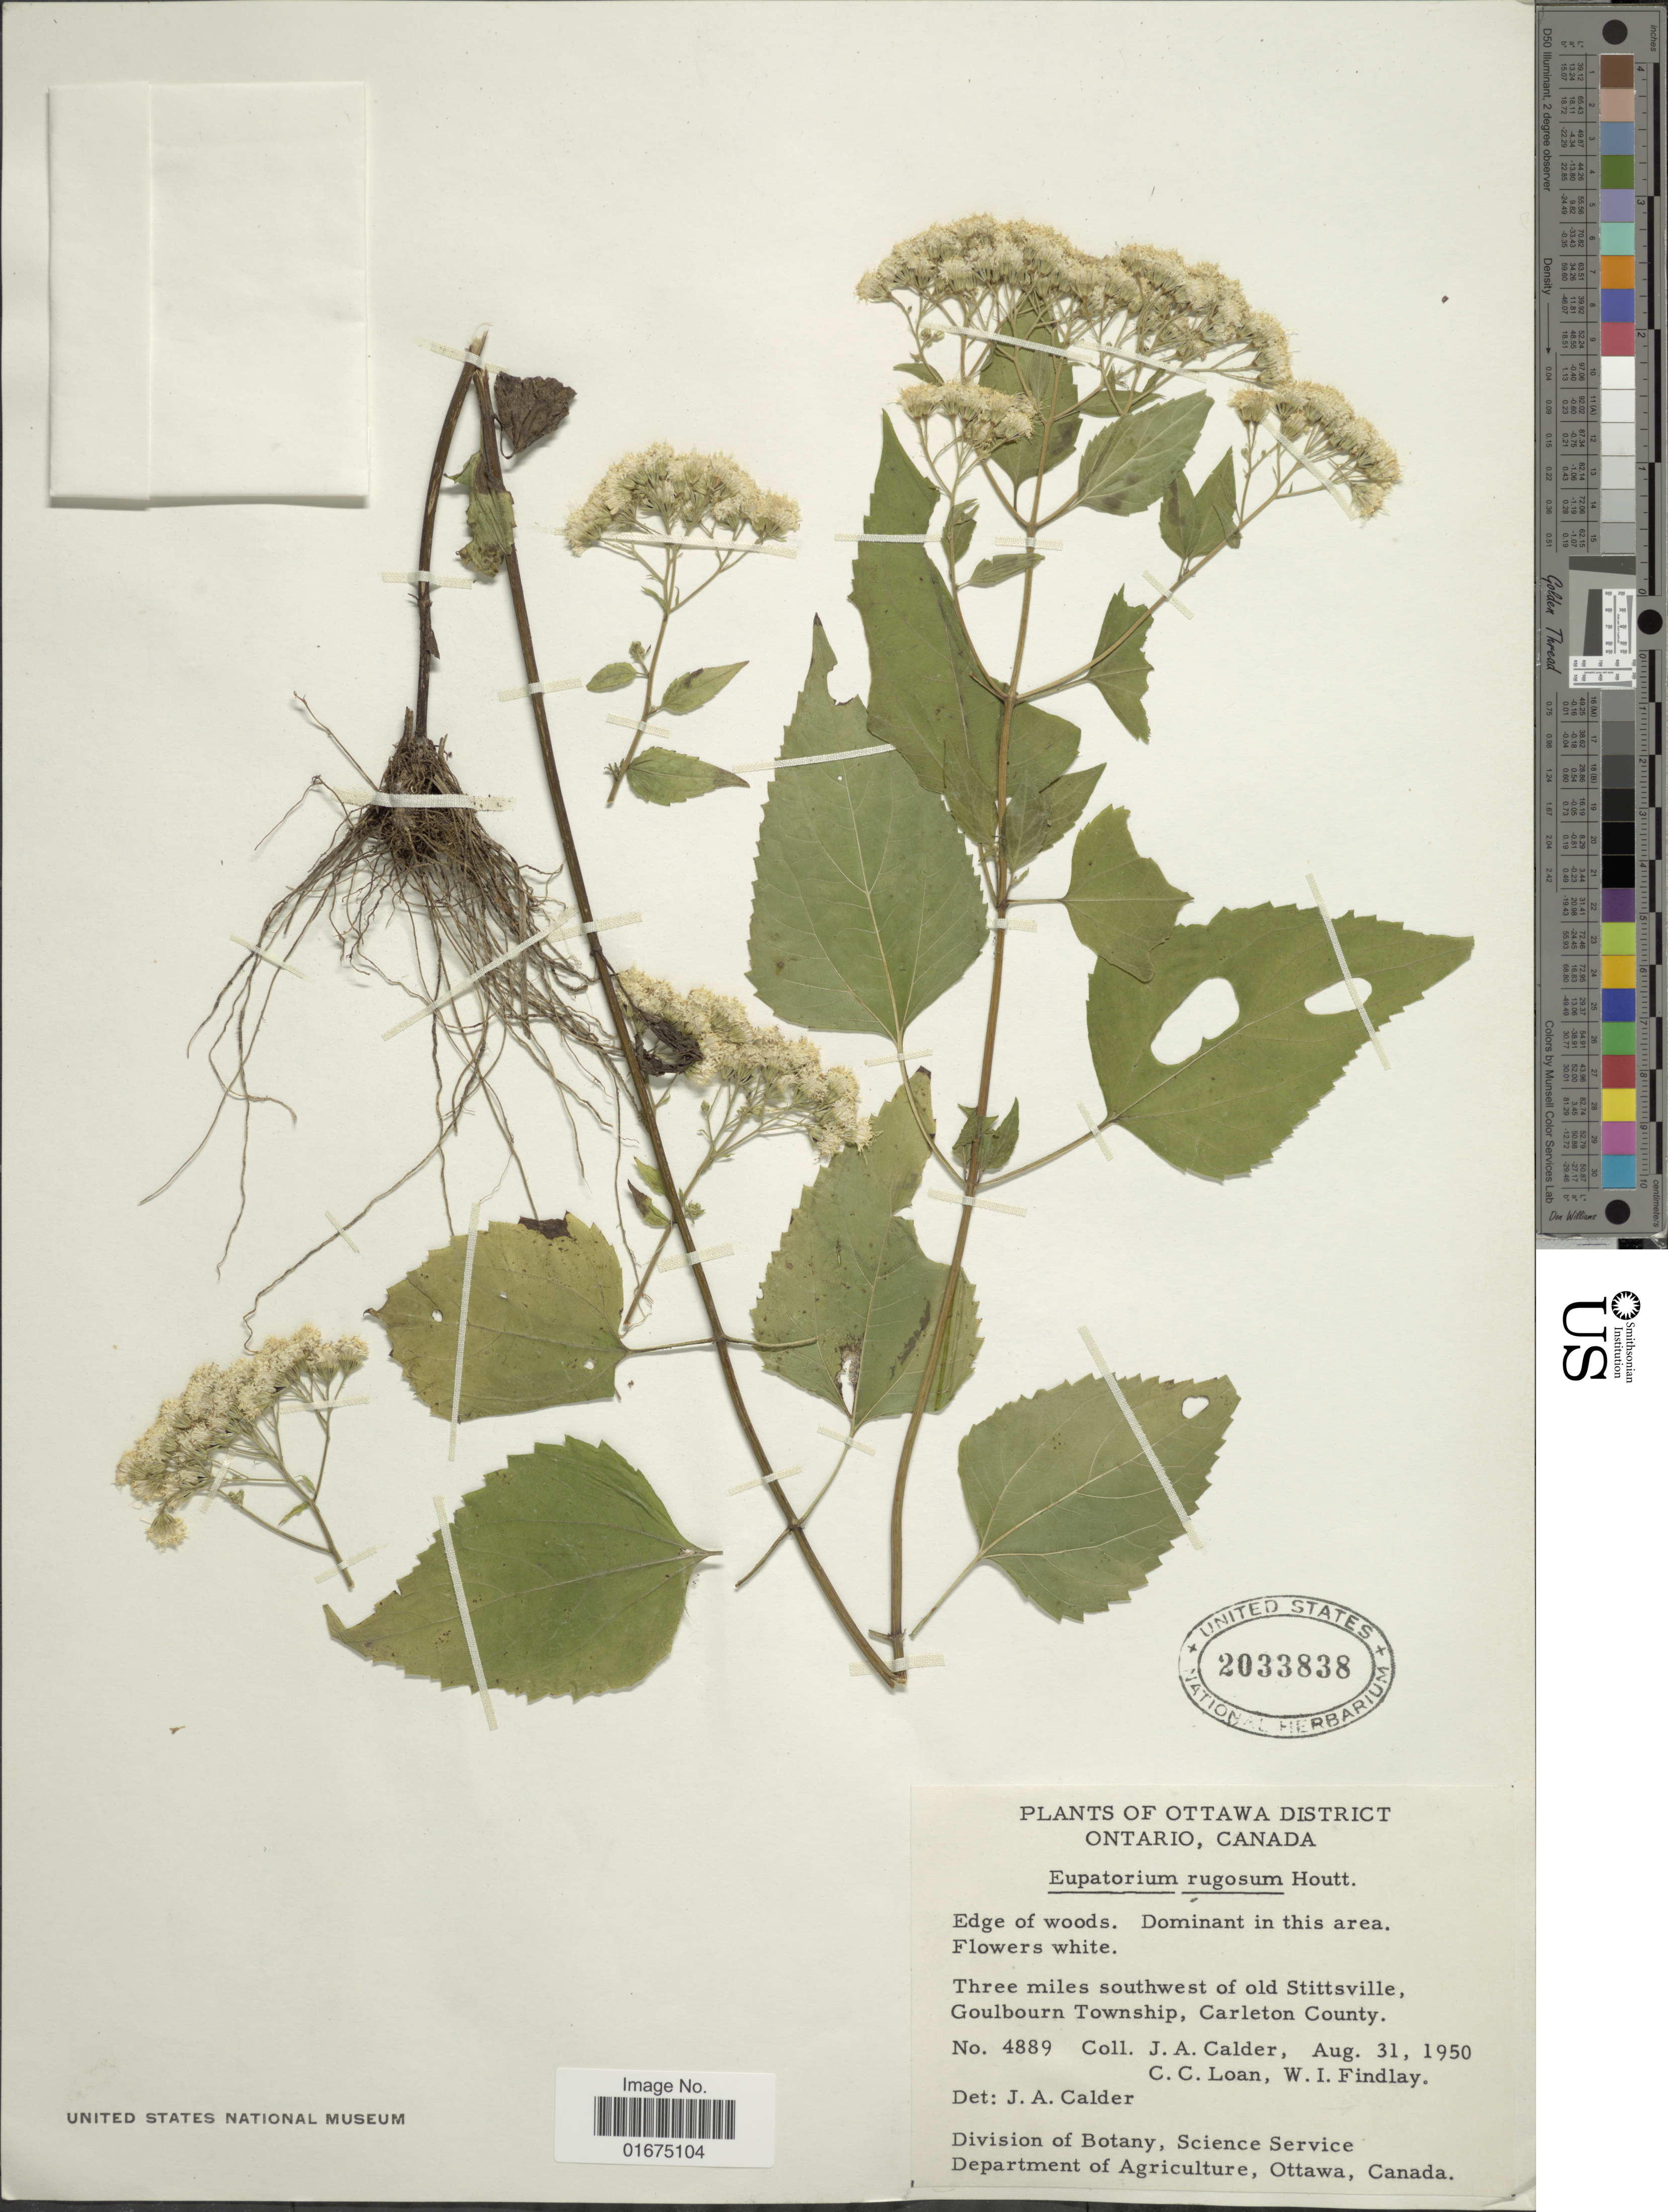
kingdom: Plantae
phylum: Tracheophyta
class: Magnoliopsida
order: Asterales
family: Asteraceae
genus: Ageratina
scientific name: Ageratina altissima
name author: (L.) R.M. King & H. Rob.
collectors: J. A. Calder, C. Loan & W. Findlay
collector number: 4889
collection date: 1950-08-31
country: Canada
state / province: Ontario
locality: Ottawa District, Three miles southwest of old Stittsville, Goulbourn Township, Carleton County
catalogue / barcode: US 2033838